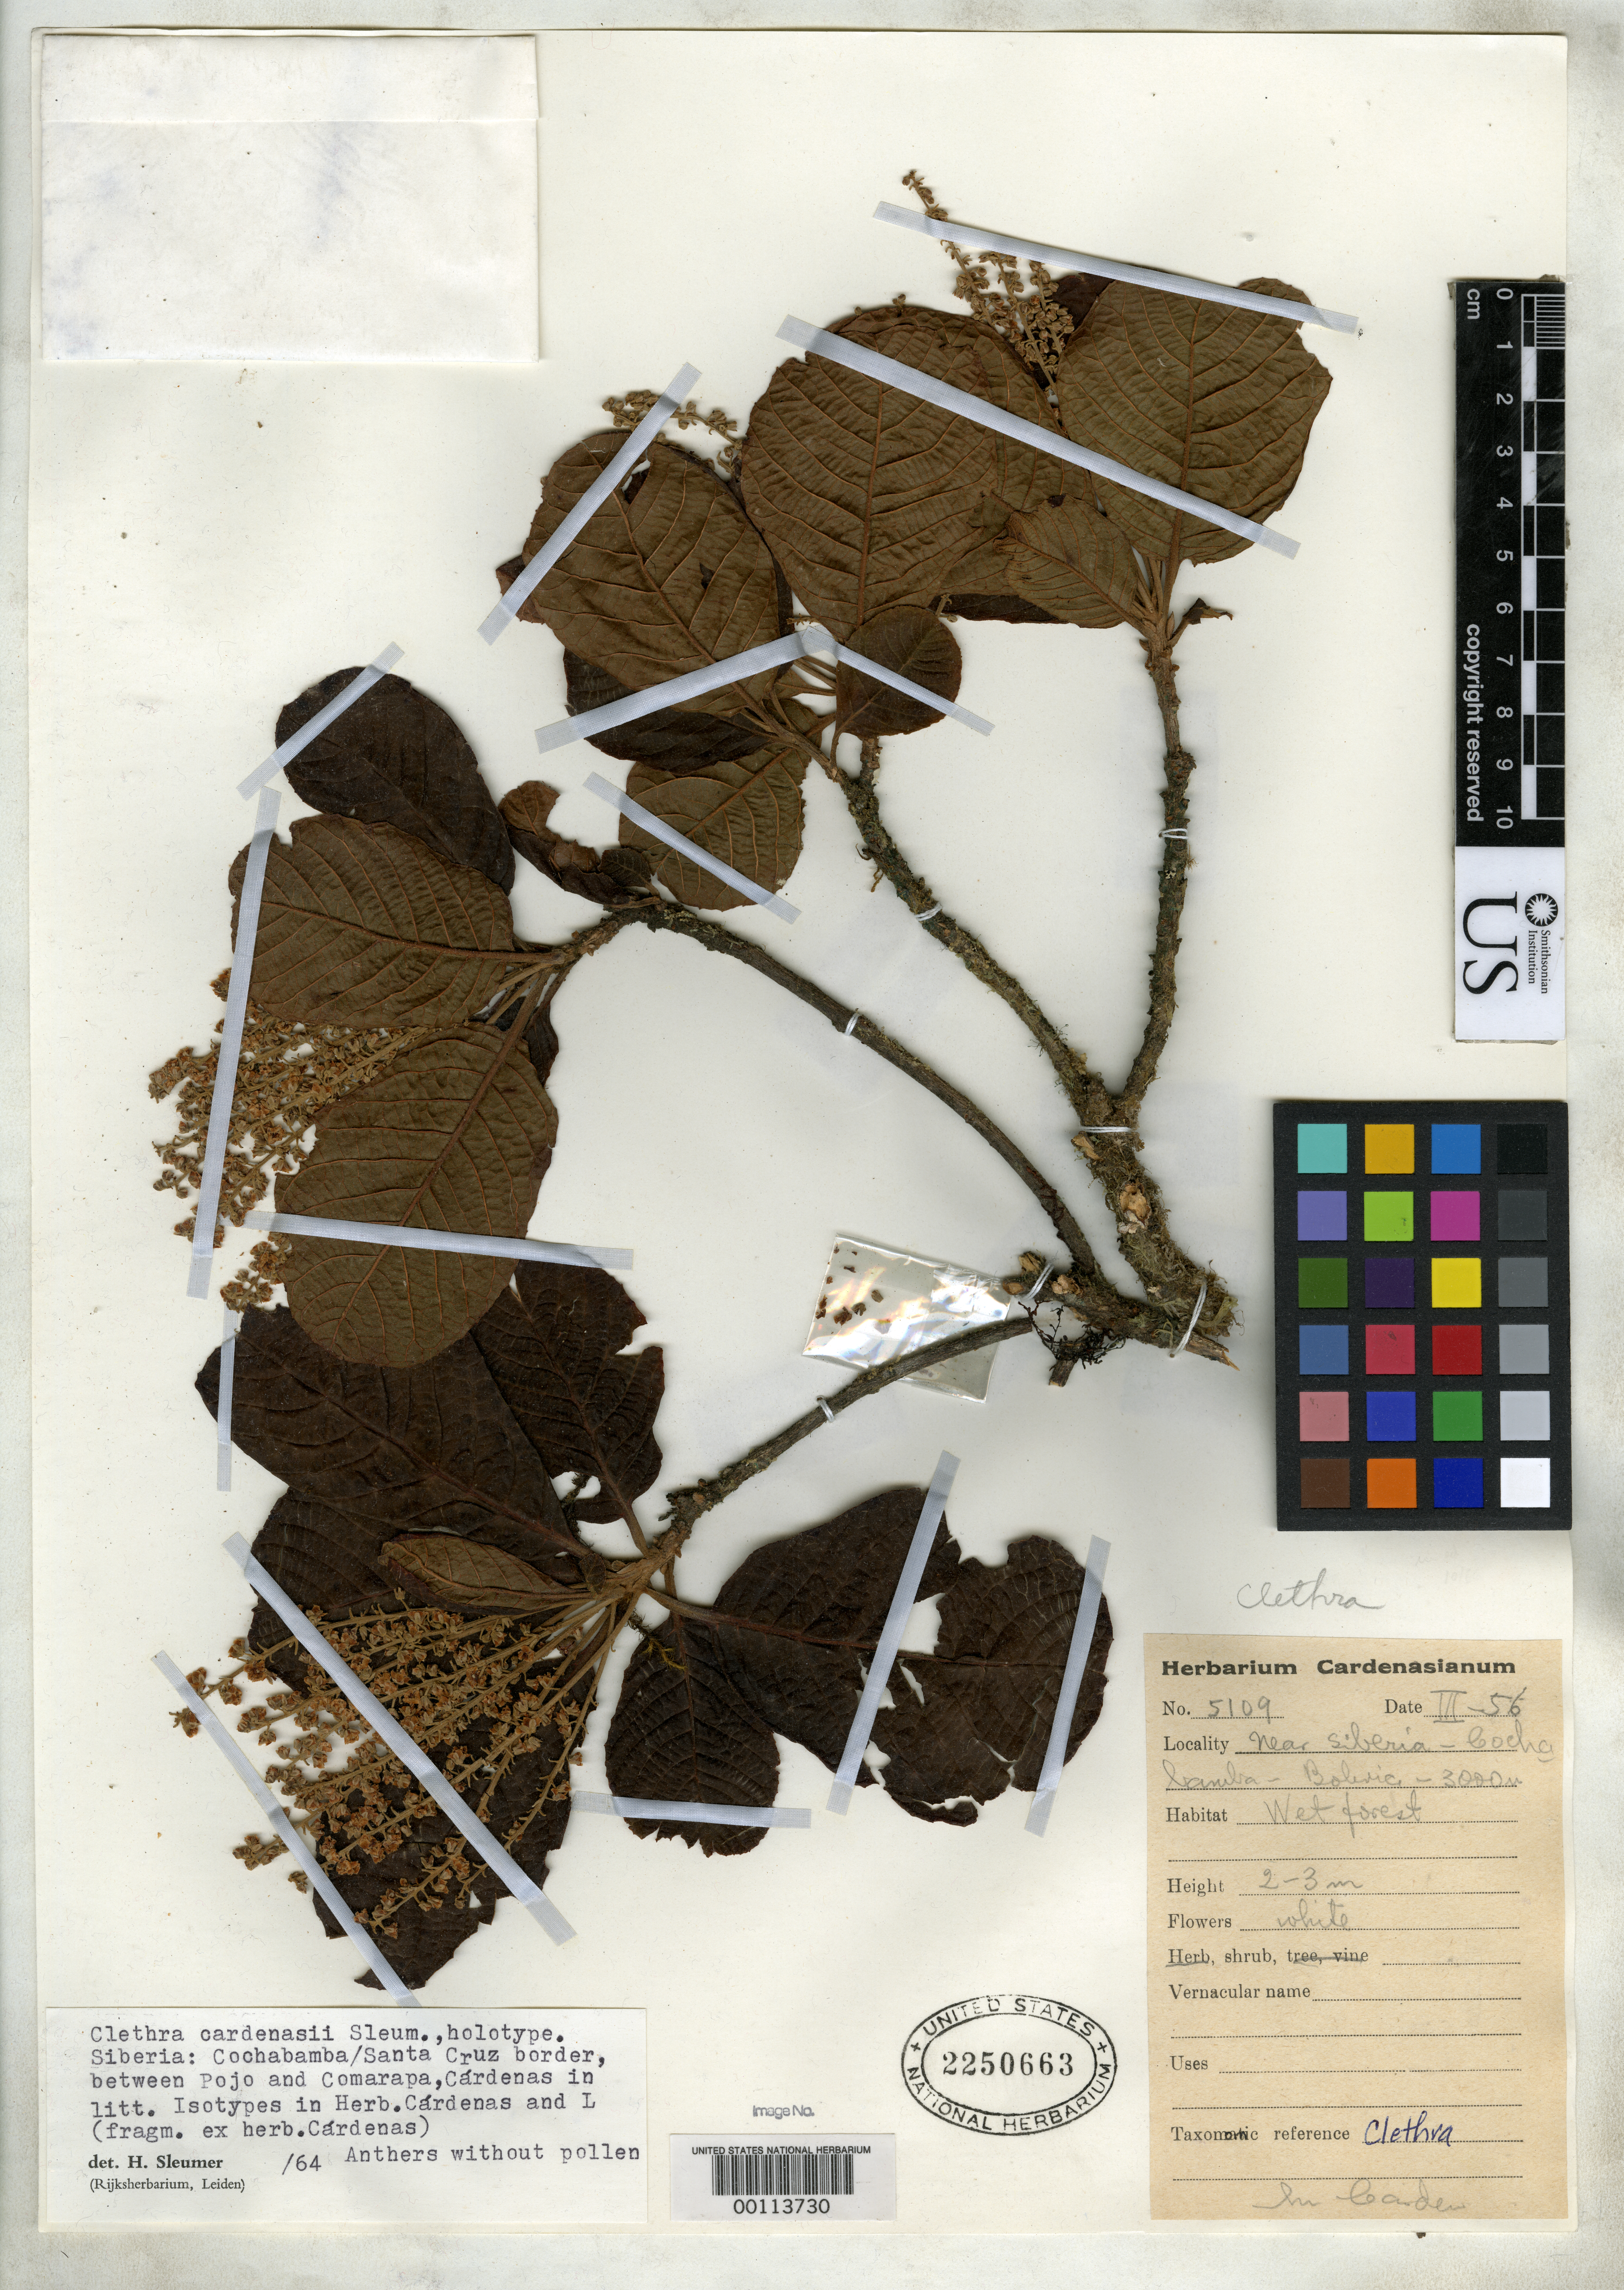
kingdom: Plantae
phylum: Tracheophyta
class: Magnoliopsida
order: Ericales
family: Clethraceae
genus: Clethra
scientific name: Clethra cardenasii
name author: Sleumer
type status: Holotype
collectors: M. Cárdenas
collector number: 5109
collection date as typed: Mar 1956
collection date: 1956-03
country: Bolivia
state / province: Cochabamba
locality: Siberia, between Paja and CaMarapu.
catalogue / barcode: US 2250663